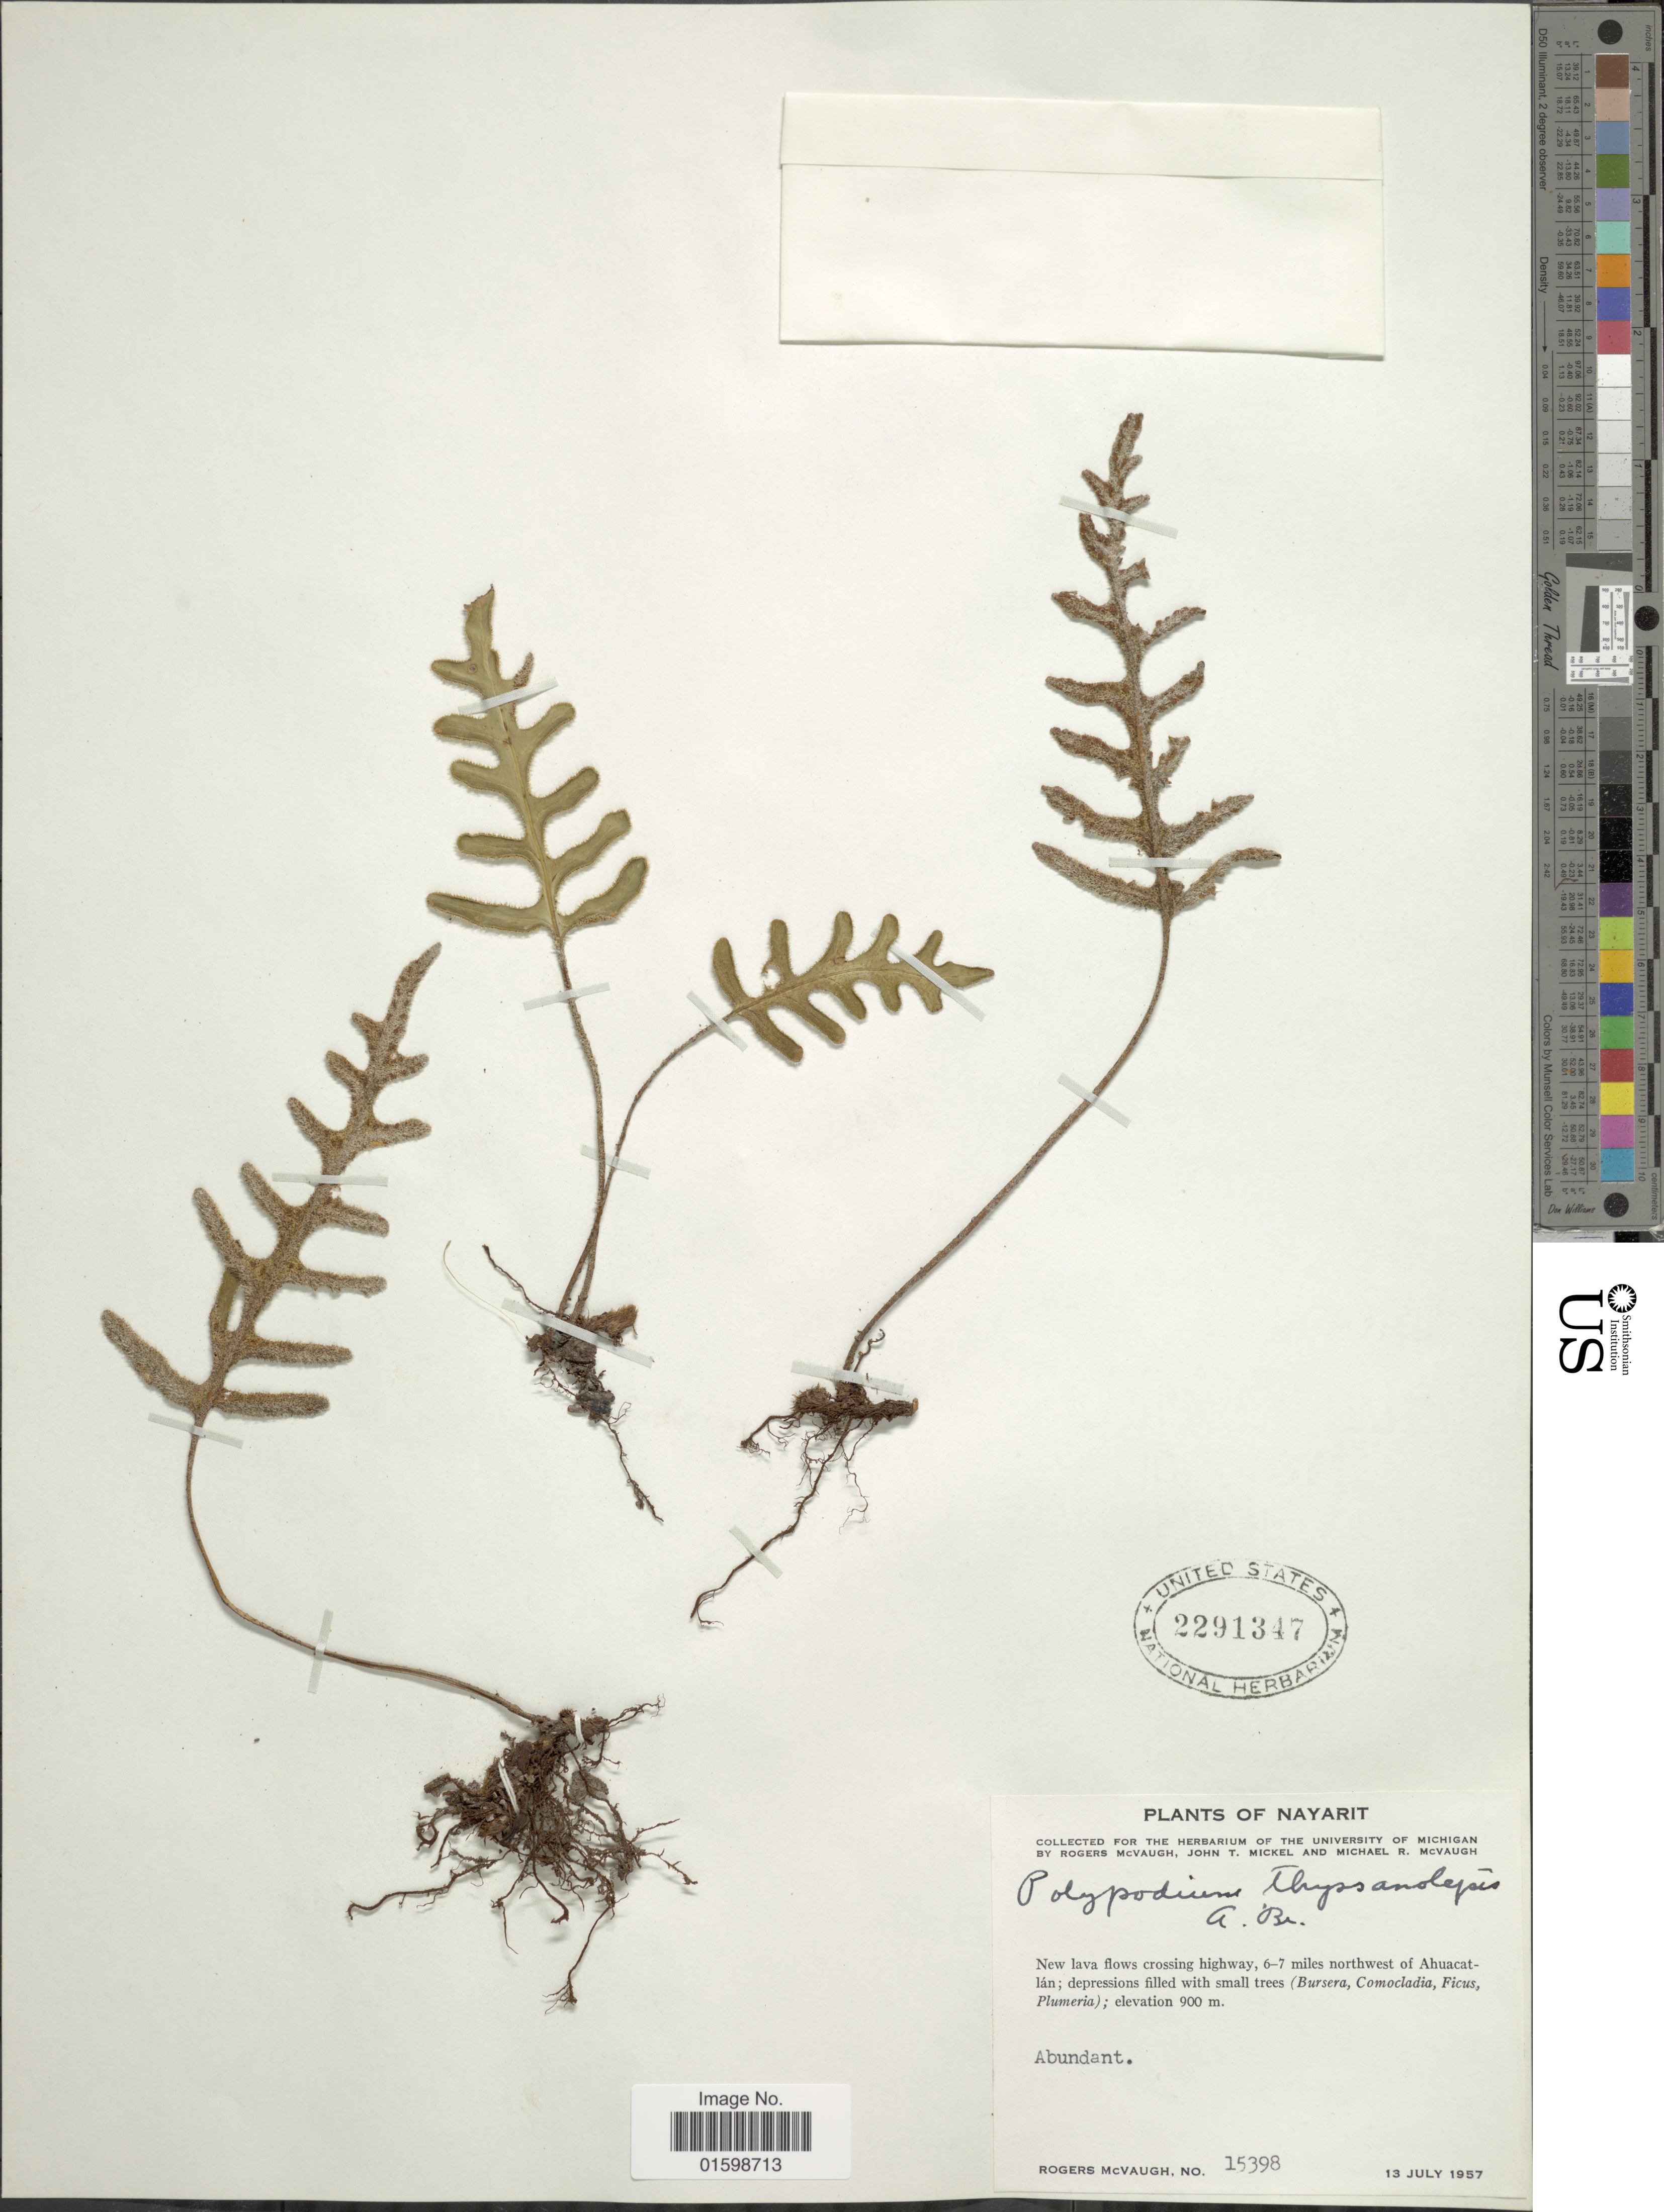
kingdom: Plantae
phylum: Tracheophyta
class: Polypodiopsida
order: Polypodiales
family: Polypodiaceae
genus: Pleopeltis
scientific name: Pleopeltis thyssanolepis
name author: (A. Braun ex Klotzsch) E.G. Andrews & Windham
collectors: R. McVaugh, J. Mickel & M. R. McVaugh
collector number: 15398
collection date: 1957-07-13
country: Mexico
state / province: Nayarit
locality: New lava flows crossing highway, 6-7 miles northwest of Ahuacatlán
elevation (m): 900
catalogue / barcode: US 2291347